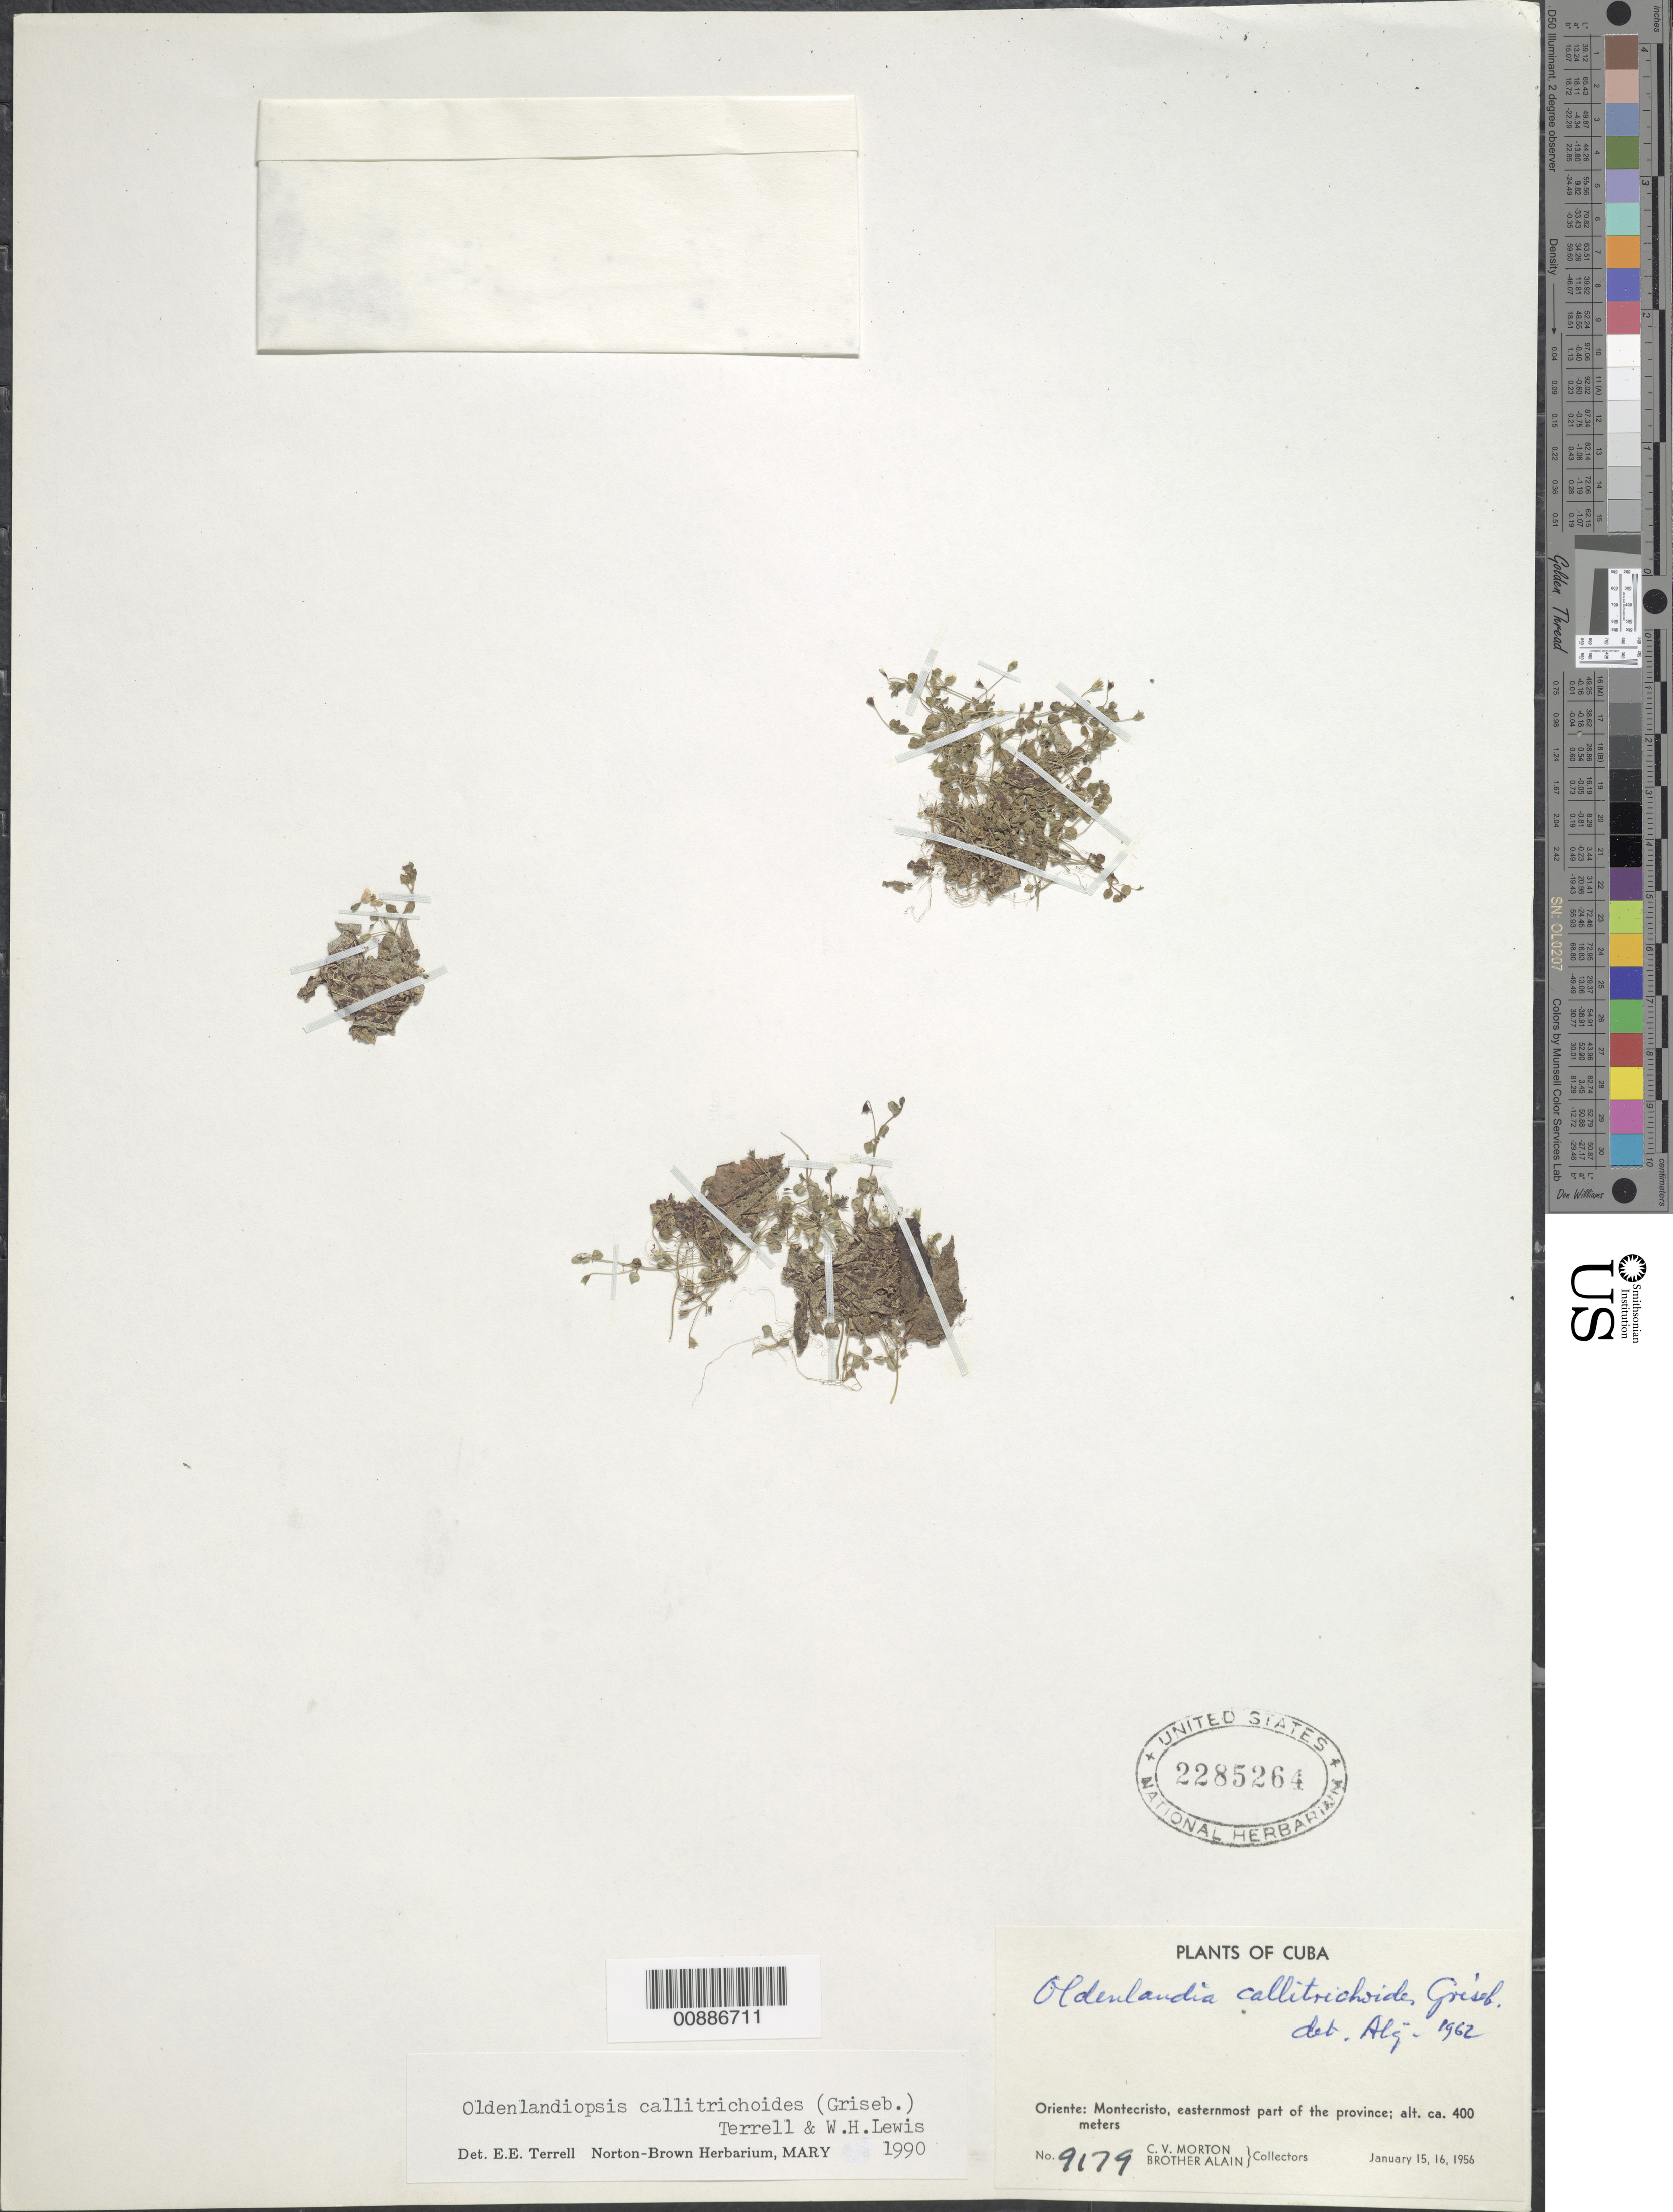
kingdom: Plantae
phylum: Tracheophyta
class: Magnoliopsida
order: Gentianales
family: Rubiaceae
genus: Oldenlandiopsis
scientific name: Oldenlandiopsis callitrichoides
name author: (Griseb.) Terrell & W.H. Lewis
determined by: Terrell, E. E.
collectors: C. V. Morton & A. H. Liogier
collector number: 9179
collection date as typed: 15 Jan 1956 to 16 Jan 1956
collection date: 1956-01-15/1956-01-16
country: Cuba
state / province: Oriente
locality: Montecristo, easternmost part of the province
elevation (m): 400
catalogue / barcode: US 2285264